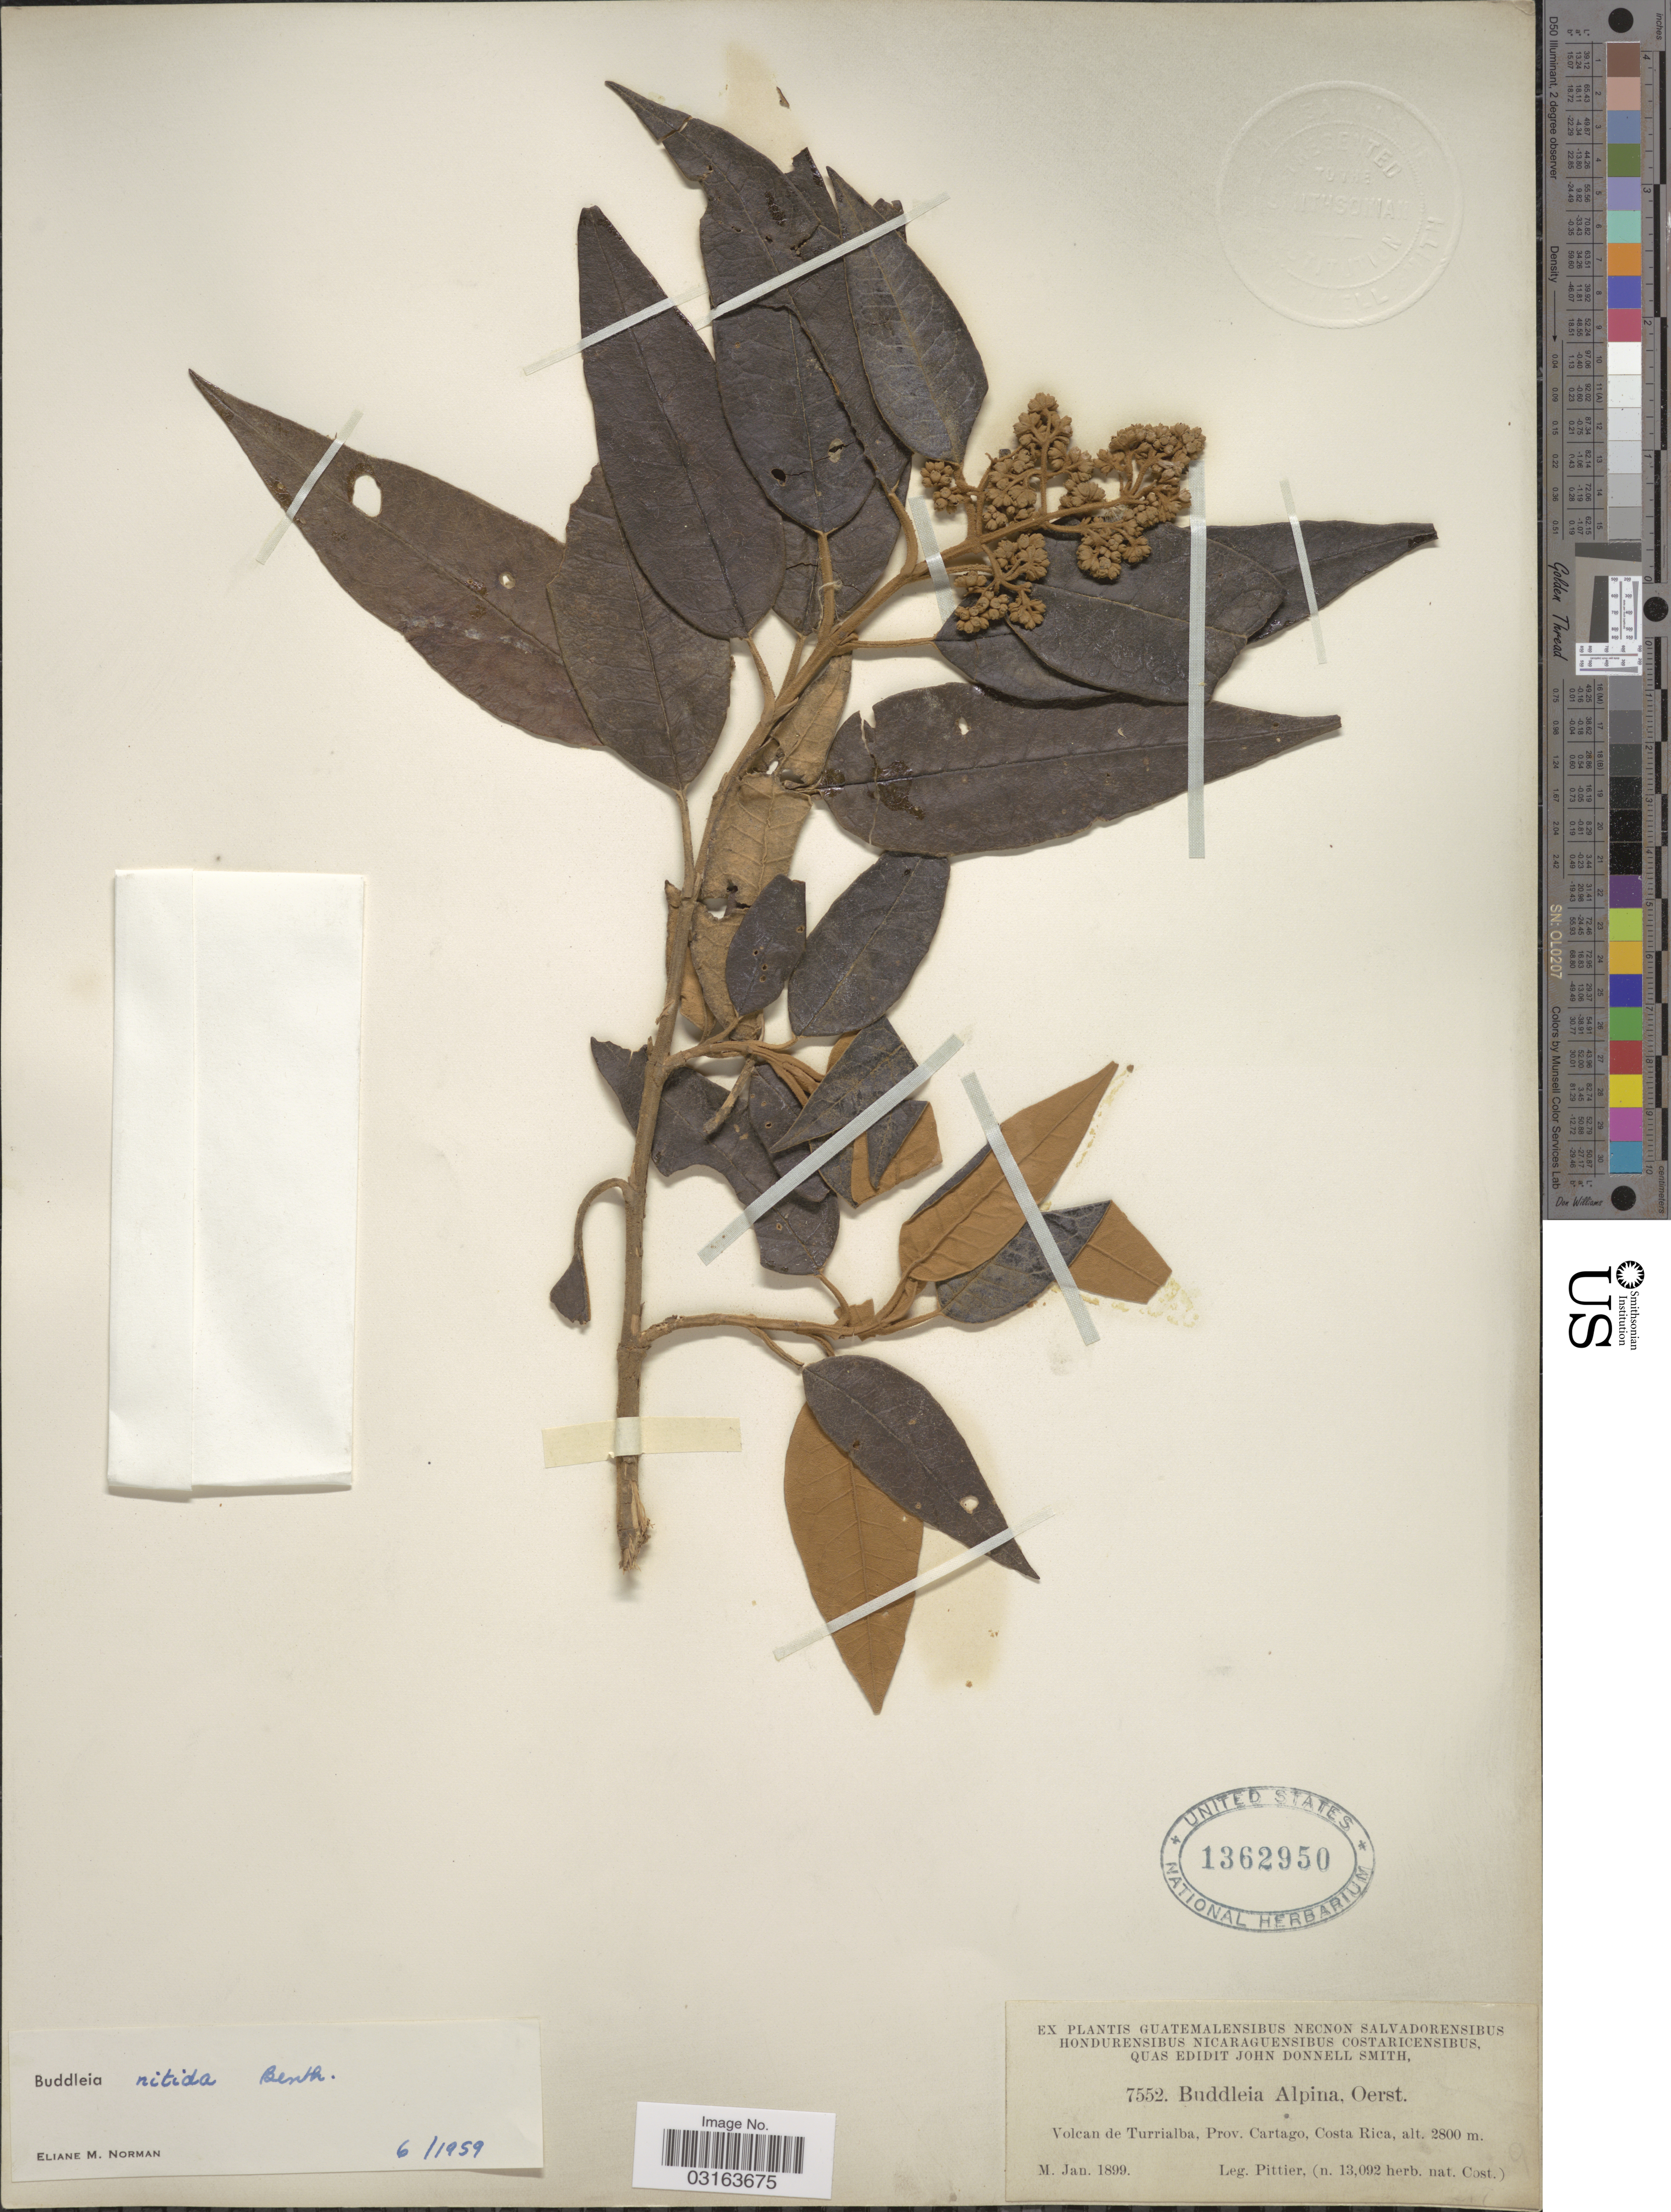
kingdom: Plantae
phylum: Tracheophyta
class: Magnoliopsida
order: Lamiales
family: Scrophulariaceae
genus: Buddleja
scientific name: Buddleja nitida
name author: Benth.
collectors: Pittier, --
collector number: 7552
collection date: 1899-01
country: Costa Rica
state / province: Cartago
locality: Volcan de Turrialba.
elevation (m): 2800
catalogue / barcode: US 1362950